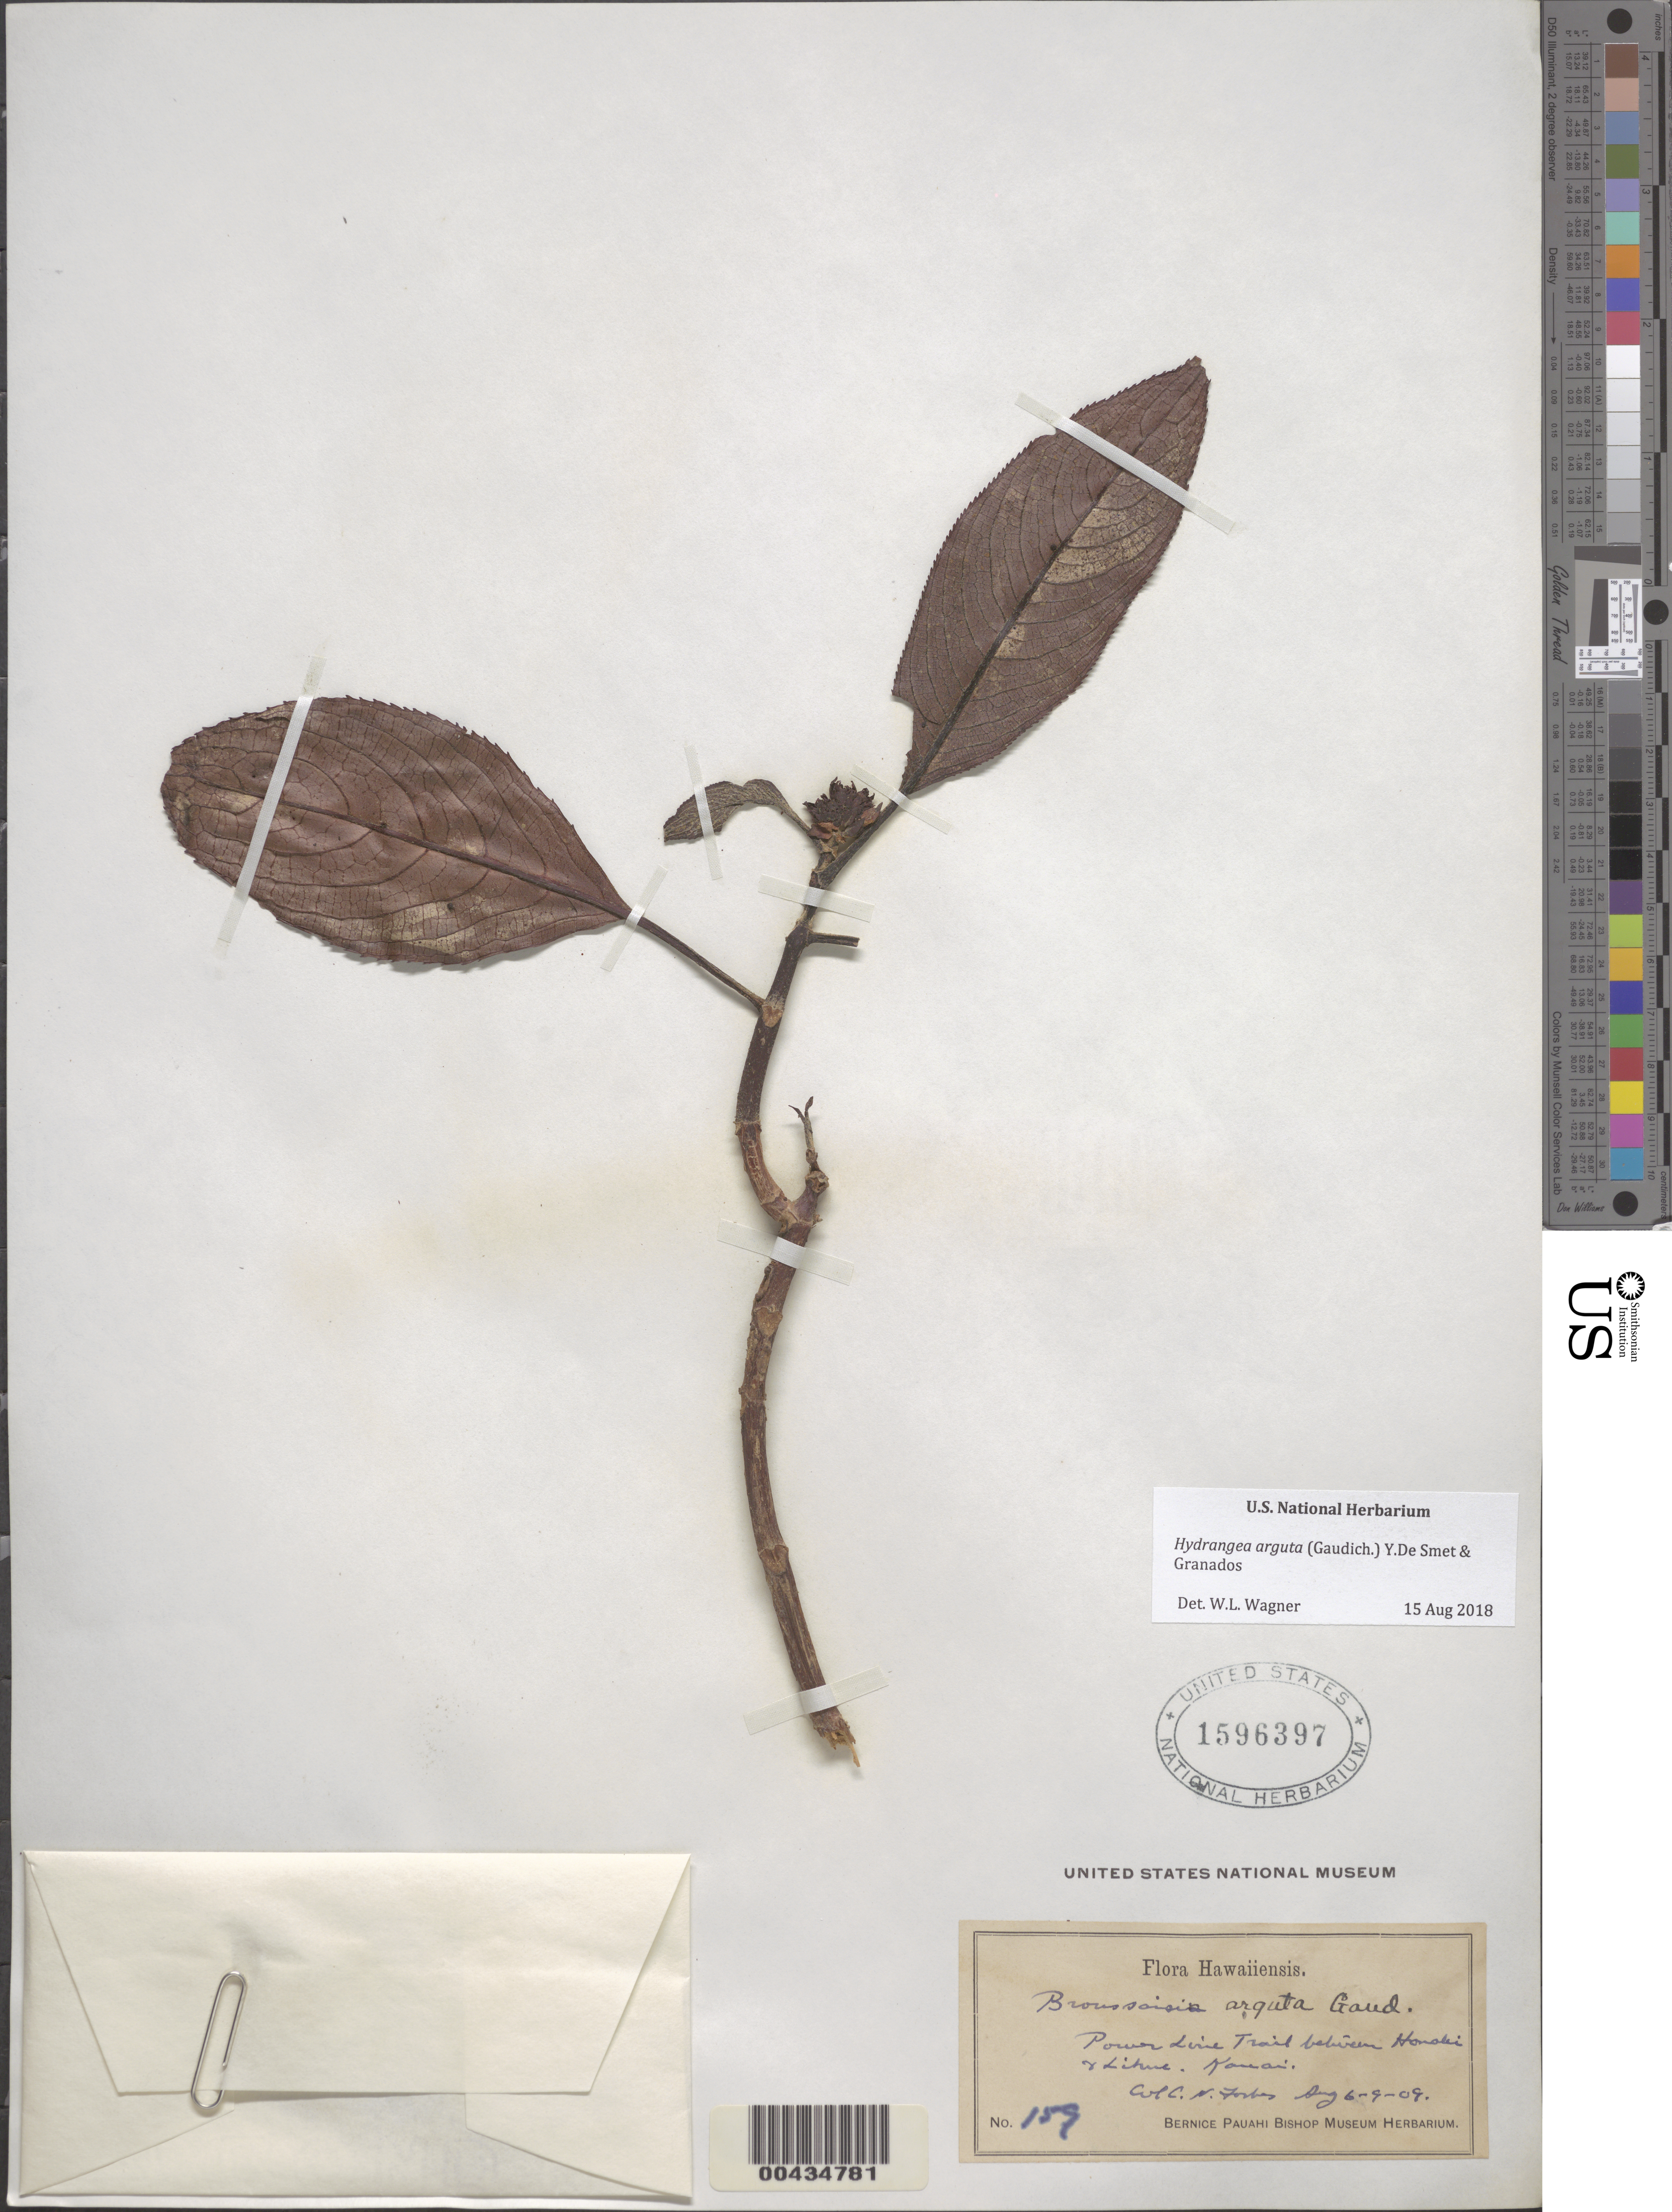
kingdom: Plantae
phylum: Tracheophyta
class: Magnoliopsida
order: Cornales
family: Hydrangeaceae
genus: Hydrangea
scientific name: Hydrangea arguta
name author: (Gaudich.) Y. De Smet & C. Granados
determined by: Wagner, W. L., (BOT), Smithsonian Institution - National Museum of Natural History (UNITED STATES)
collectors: C. N. Forbes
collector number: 159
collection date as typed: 6 Aug 1909 to 9 Aug 1909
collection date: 1909-08-06/1909-08-09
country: United States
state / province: Hawaii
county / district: Kauai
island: Kaua'i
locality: Powerline Trail between Honaki and Lihue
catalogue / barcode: US 1596397